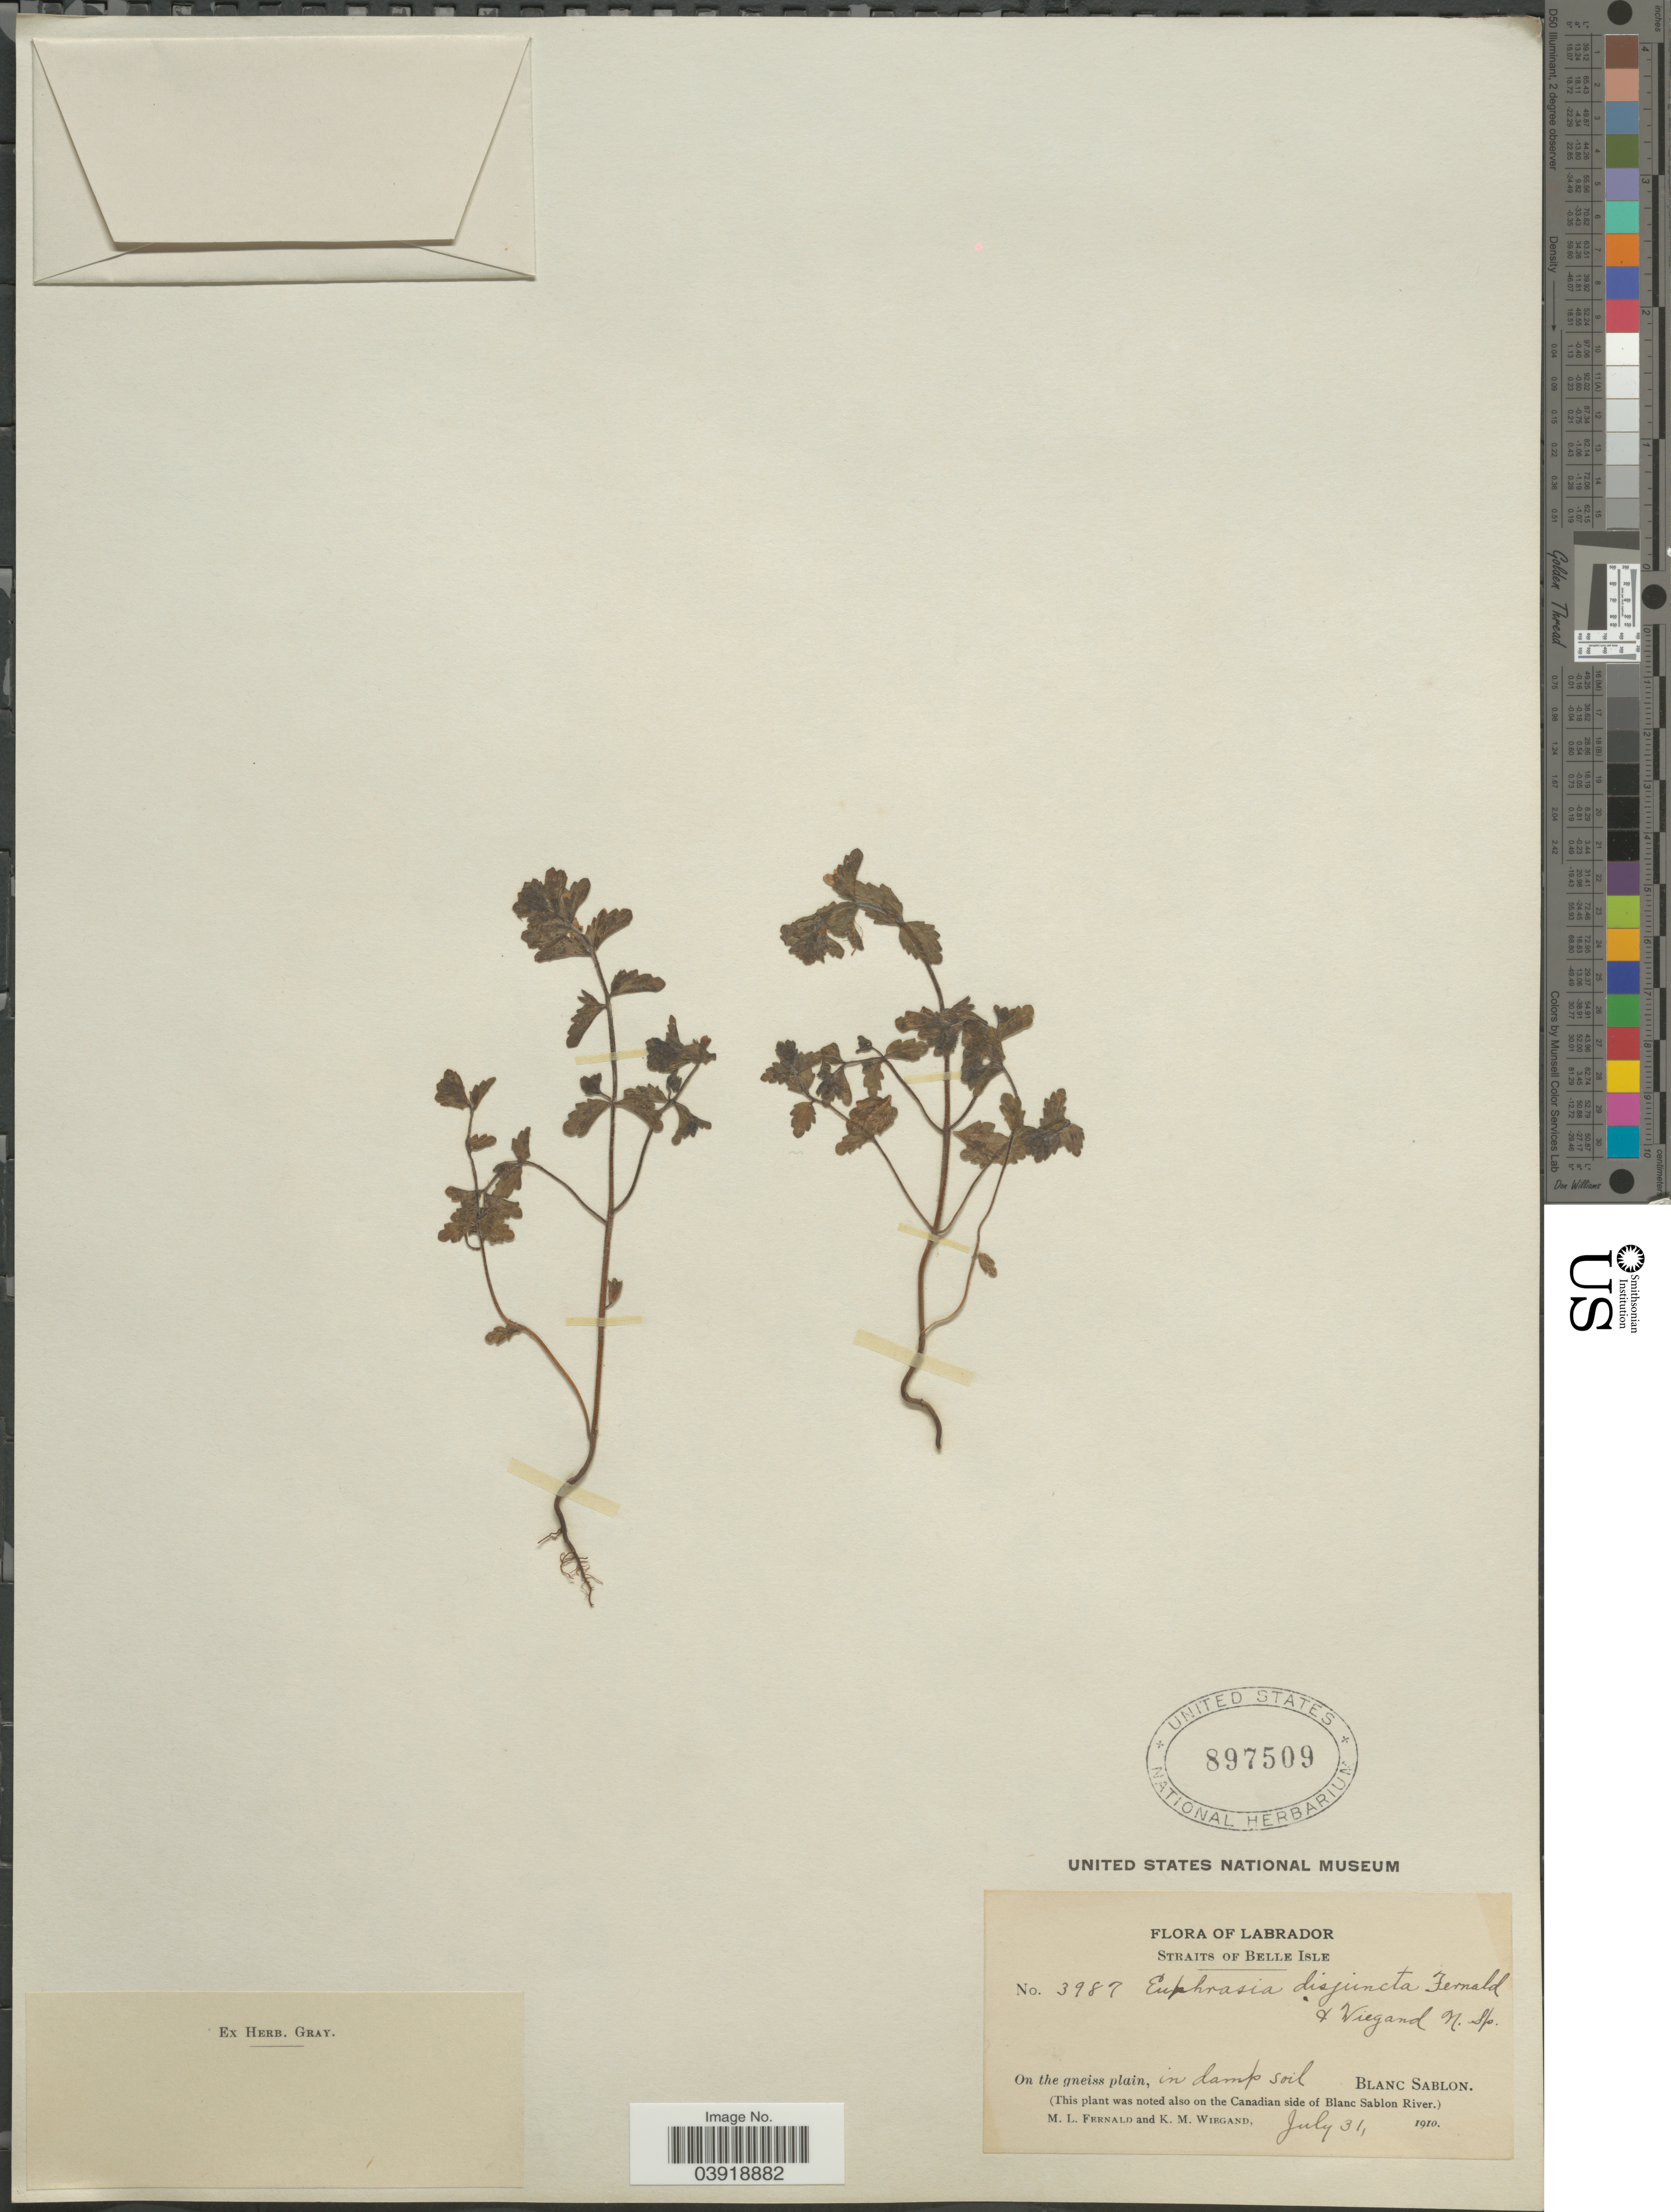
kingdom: Plantae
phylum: Tracheophyta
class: Magnoliopsida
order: Lamiales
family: Orobanchaceae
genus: Euphrasia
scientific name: Euphrasia disjuncta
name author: Fernald & Wiegand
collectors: M. L. Fernald & K. M. Wiegand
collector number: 3987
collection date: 1910-07-31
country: Canada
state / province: Newfoundland and Labrador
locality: Labrador. Straits of Belle Isle. Blanc Sablon. (On the Canadian side of Blanc Sablon River.) [unsure placement].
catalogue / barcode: US 897509